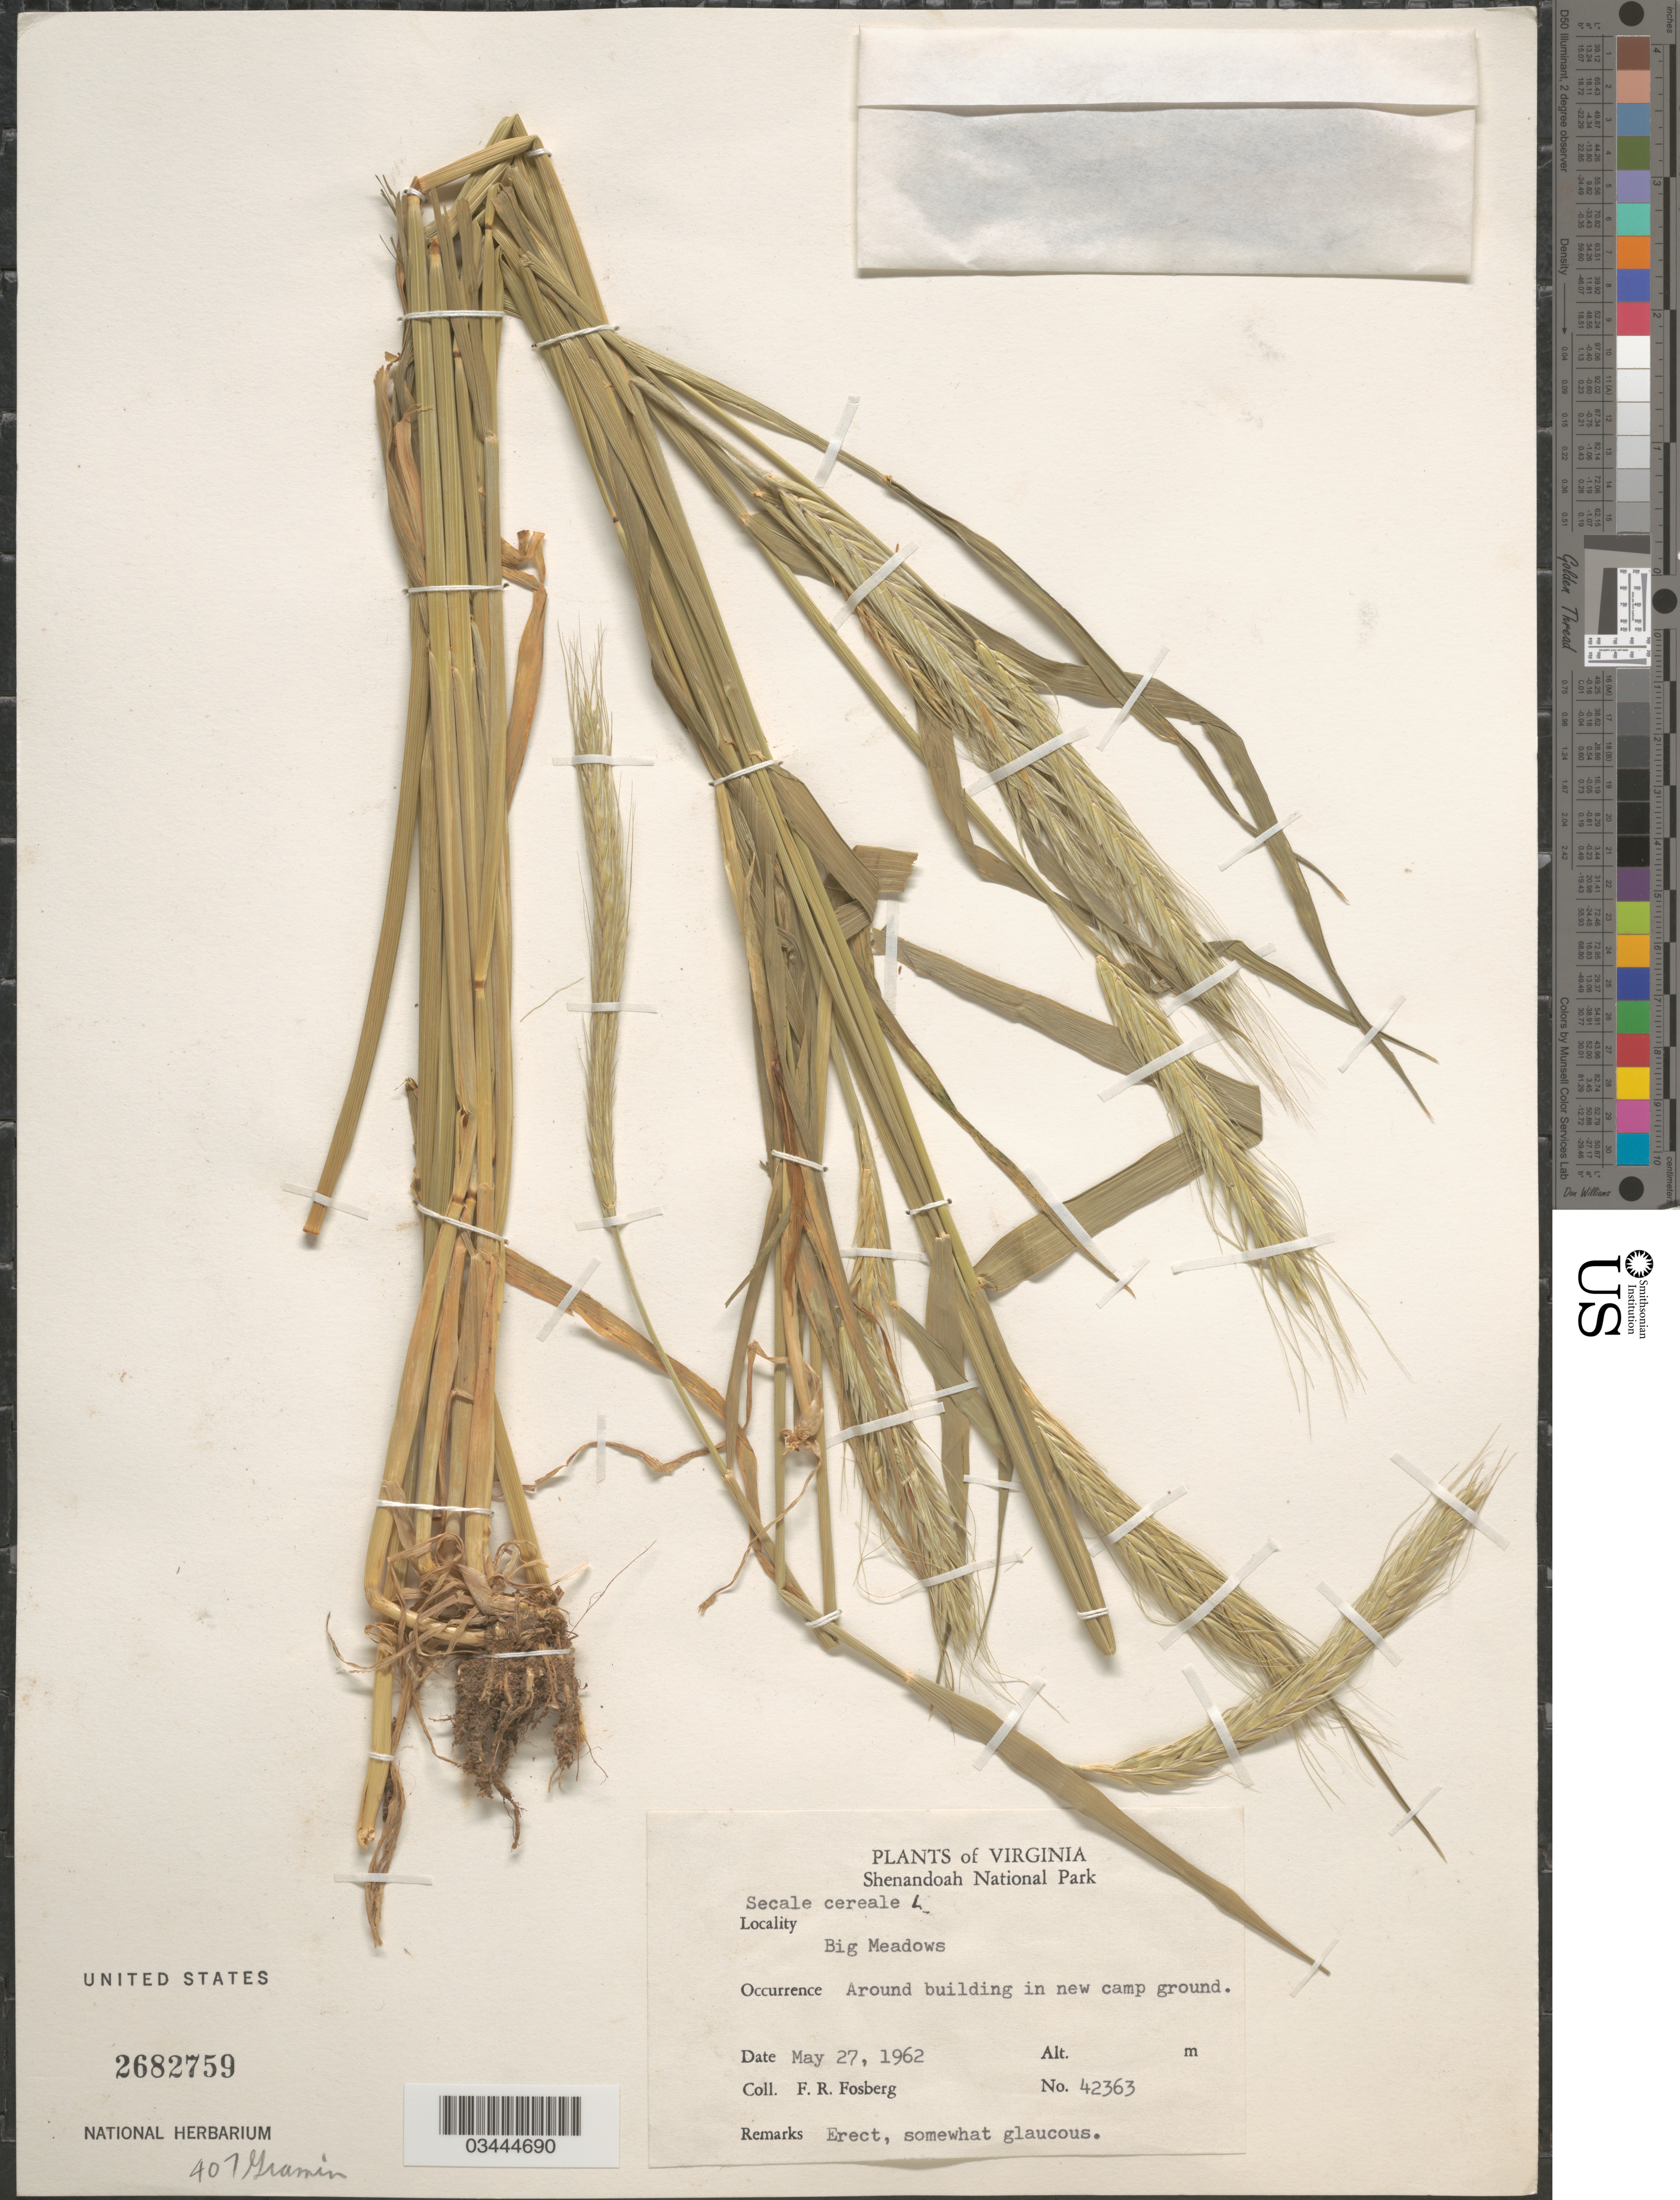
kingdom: Plantae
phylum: Tracheophyta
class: Liliopsida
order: Poales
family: Poaceae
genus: Secale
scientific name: Secale cereale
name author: L.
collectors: F. R. Fosberg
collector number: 42363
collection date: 1962-05-27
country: United States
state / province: Virginia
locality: Shenandoah National Park. Big Meadows.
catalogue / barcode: US 2682759